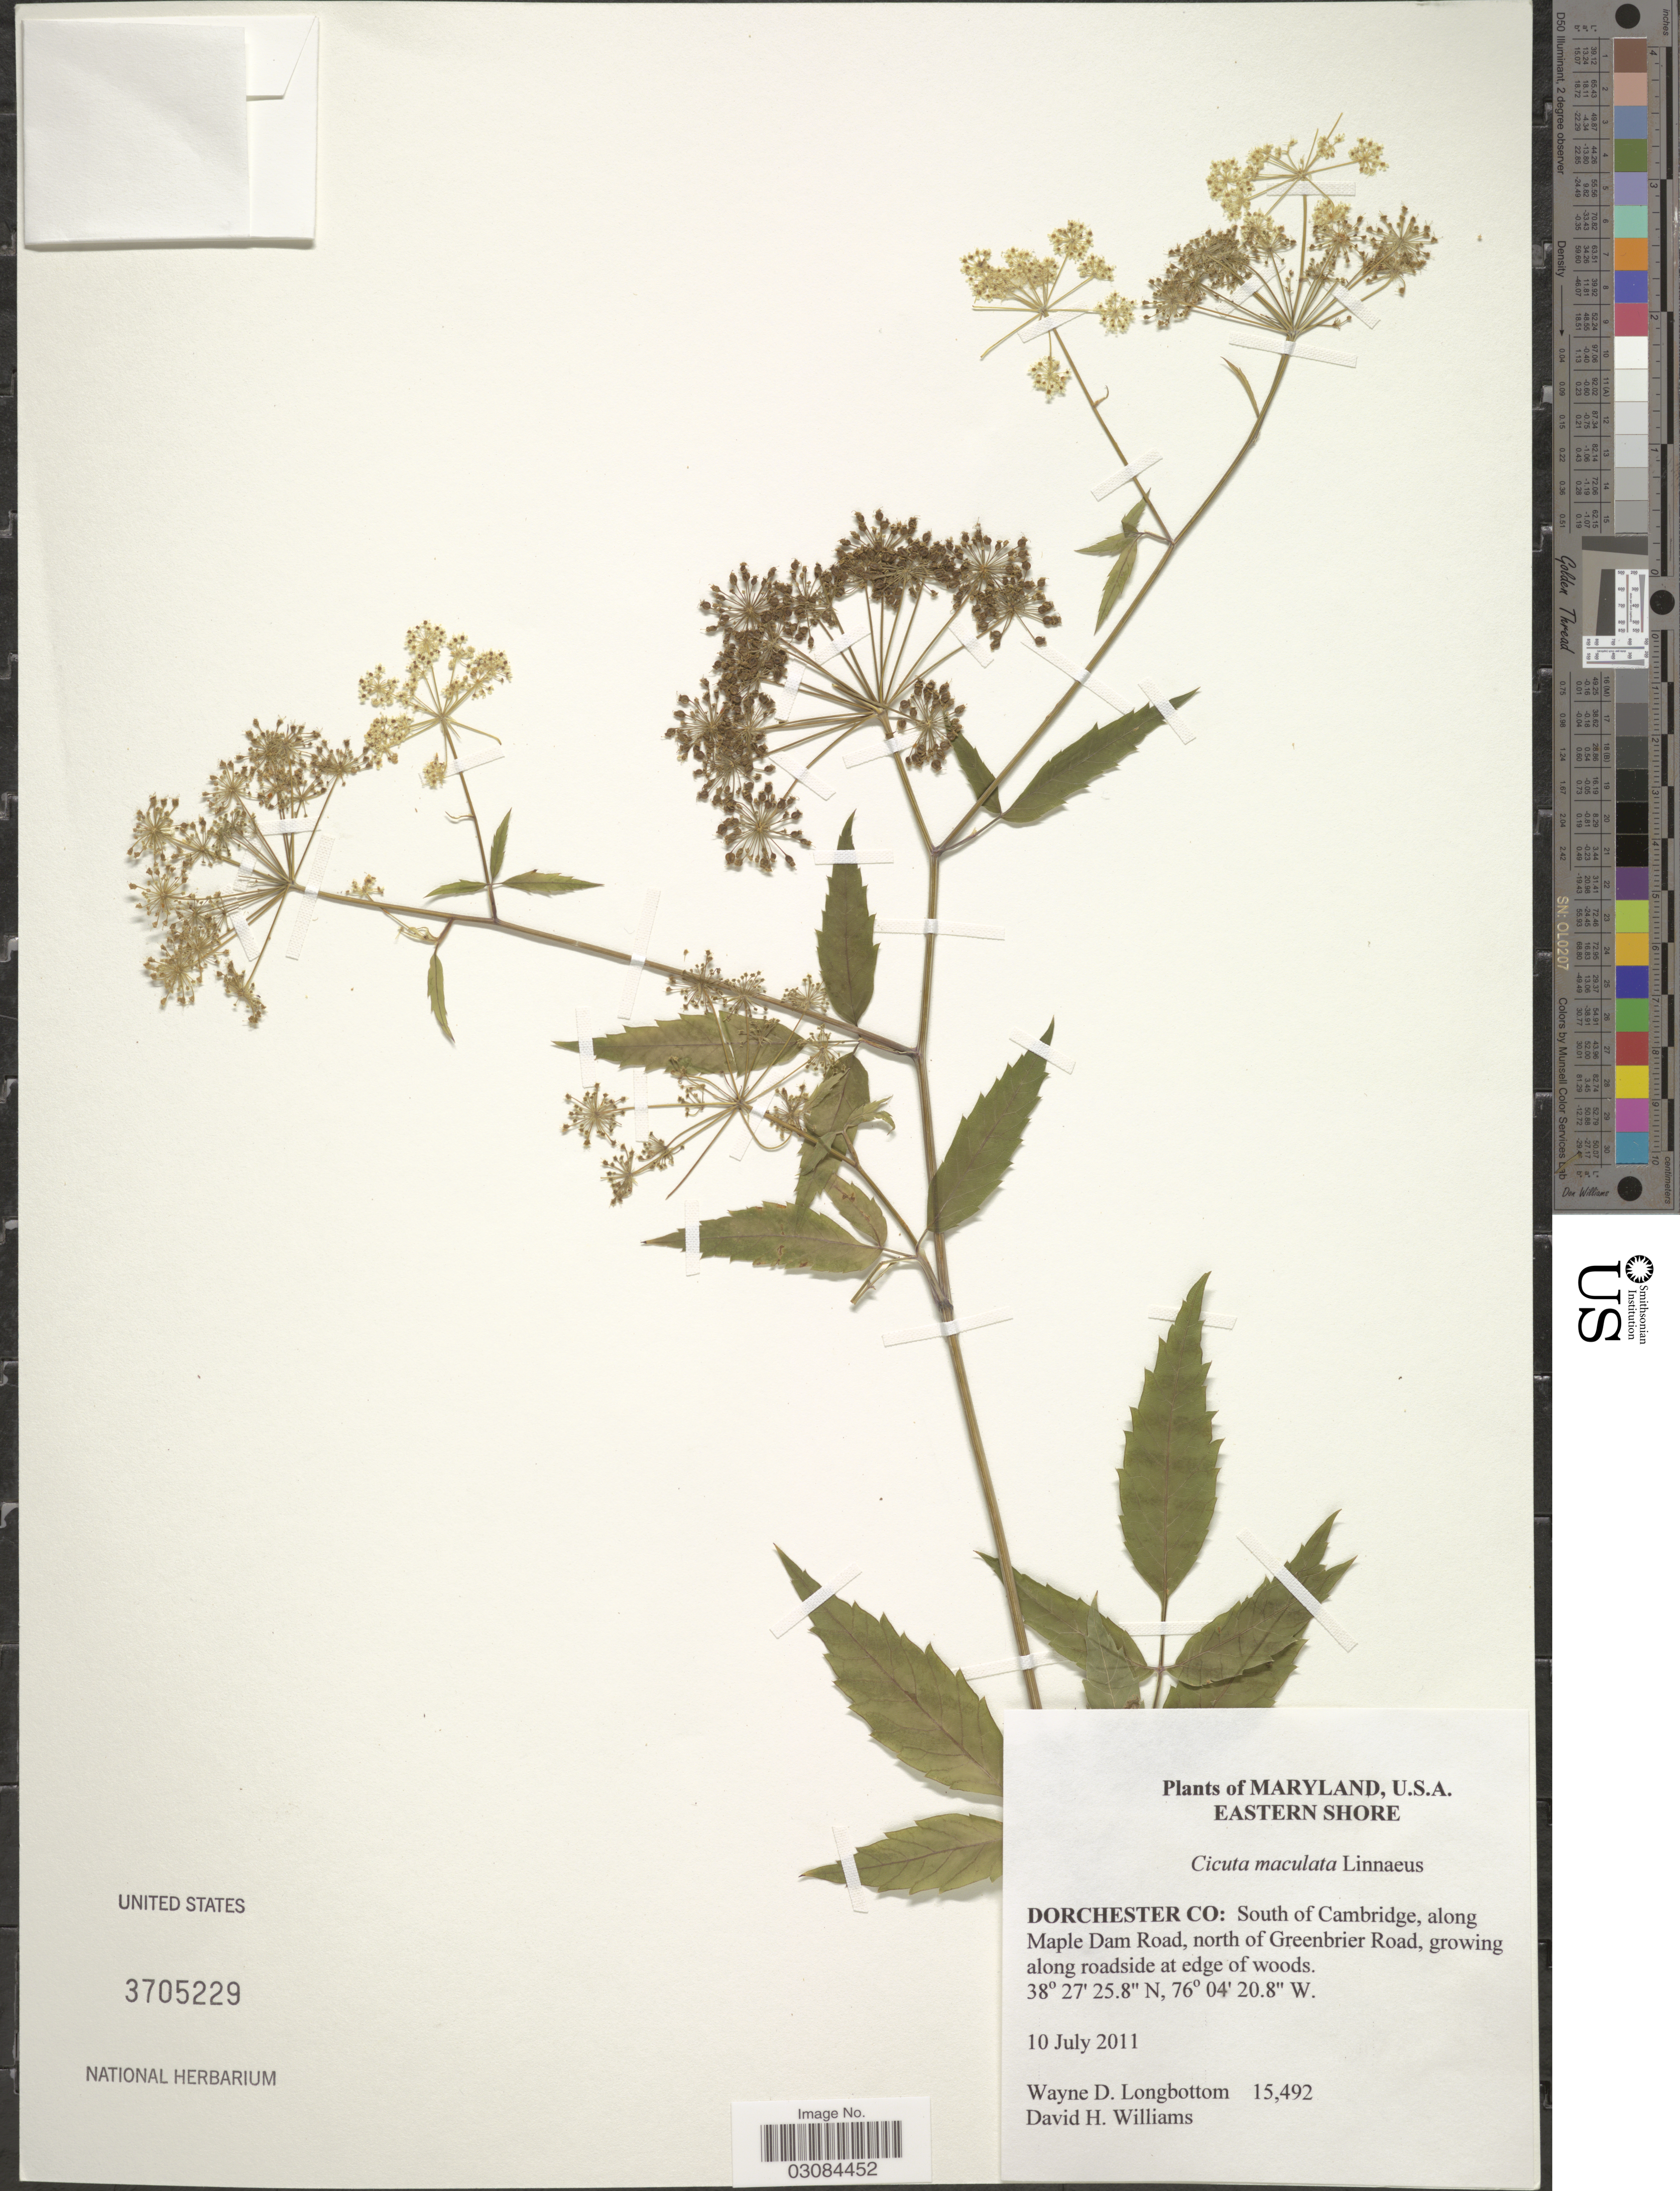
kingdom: Plantae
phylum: Tracheophyta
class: Magnoliopsida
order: Apiales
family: Apiaceae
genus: Cicuta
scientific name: Cicuta maculata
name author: L.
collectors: W. D. Longbottom & D. H. Williams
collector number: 15492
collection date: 2011-07-10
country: United States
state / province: Maryland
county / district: Dorchester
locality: Eastern shore. Dorchester Co: South of Cambridge, along Maple Dam Road, north of Greenbrier Road, growing along roadside at edge of woods.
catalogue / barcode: US 3705229